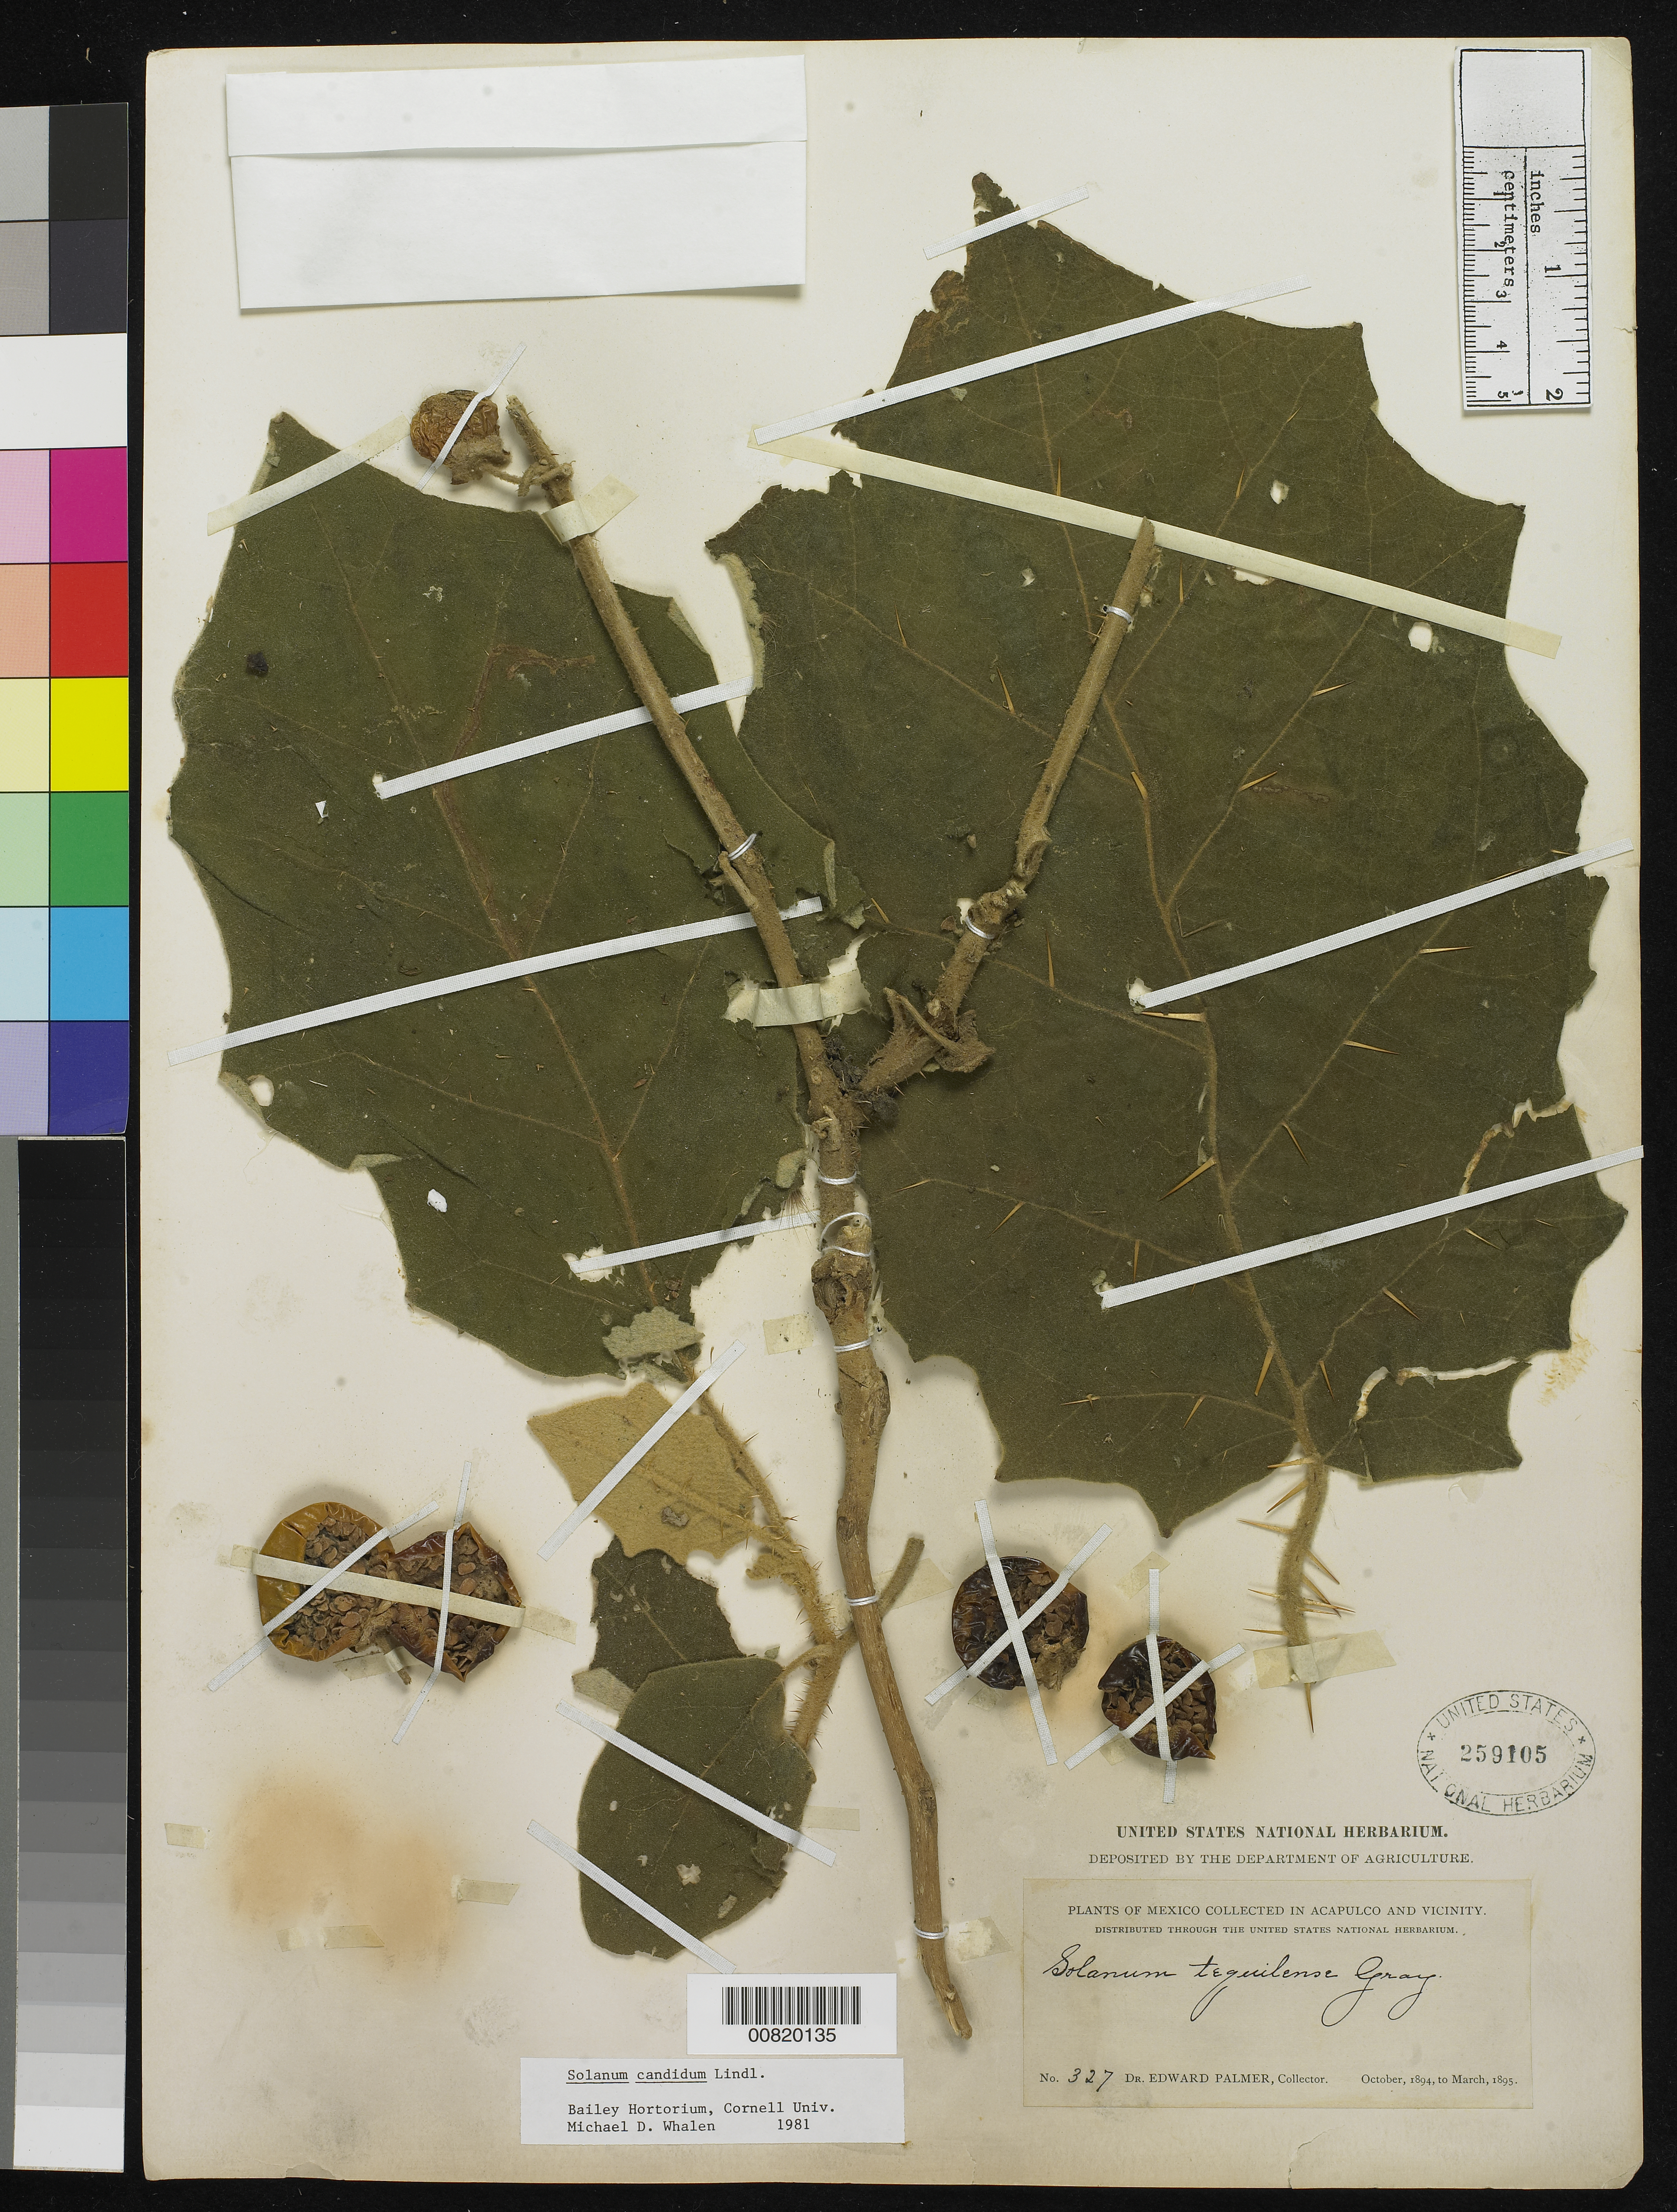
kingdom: Plantae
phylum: Tracheophyta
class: Magnoliopsida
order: Solanales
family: Solanaceae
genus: Solanum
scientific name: Solanum candidum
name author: Lindl.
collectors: E. Palmer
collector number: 327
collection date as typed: Oct 1894 to -- Mar 1895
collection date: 1894-10/1895-03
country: Mexico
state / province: Guerrero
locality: Acapulco, Guerrero and vicinity.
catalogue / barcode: US 259105